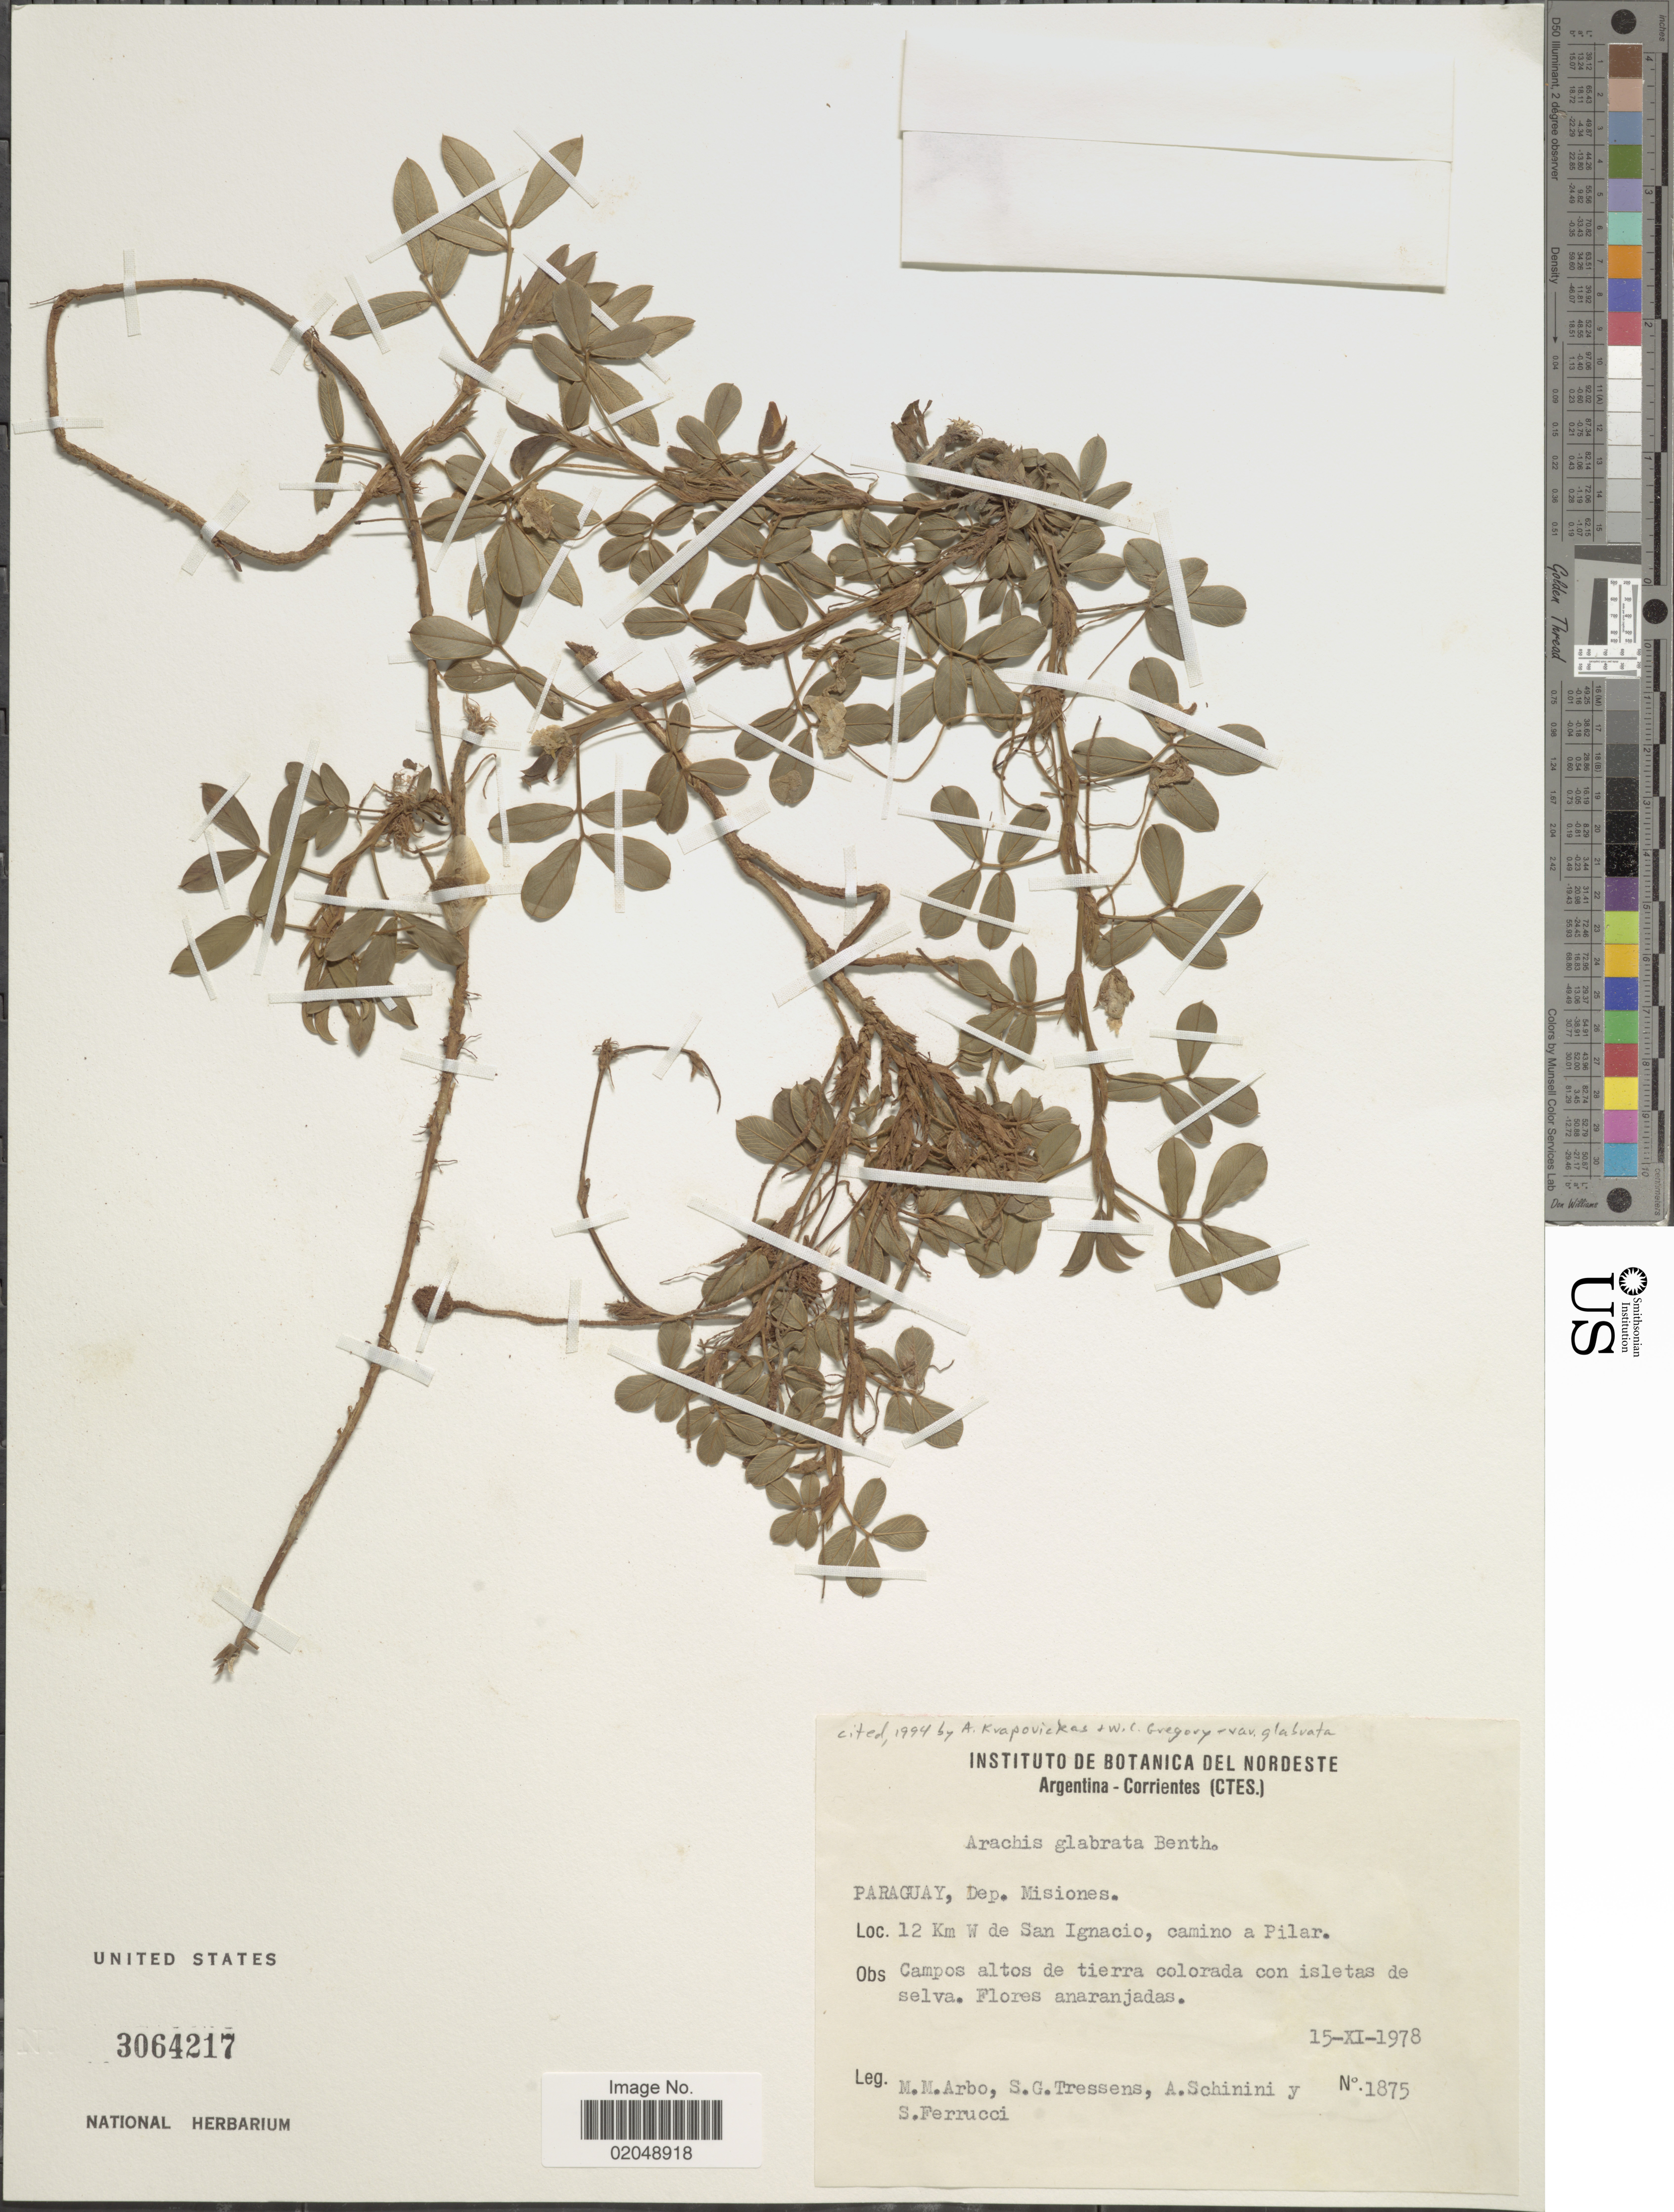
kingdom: Plantae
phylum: Tracheophyta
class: Magnoliopsida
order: Fabales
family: Fabaceae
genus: Arachis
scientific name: Arachis glabrata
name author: Benth.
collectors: M. M. Arbo, S. Tressens, A. Schinini & S. Ferrucci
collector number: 1875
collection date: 1978-11-15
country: Paraguay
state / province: Misiones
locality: Dep. Misiones, 12 Km W de San Ignacia, camino a Pilar, Campos altos de tierra colorada con isletas de selva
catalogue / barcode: US 3064217